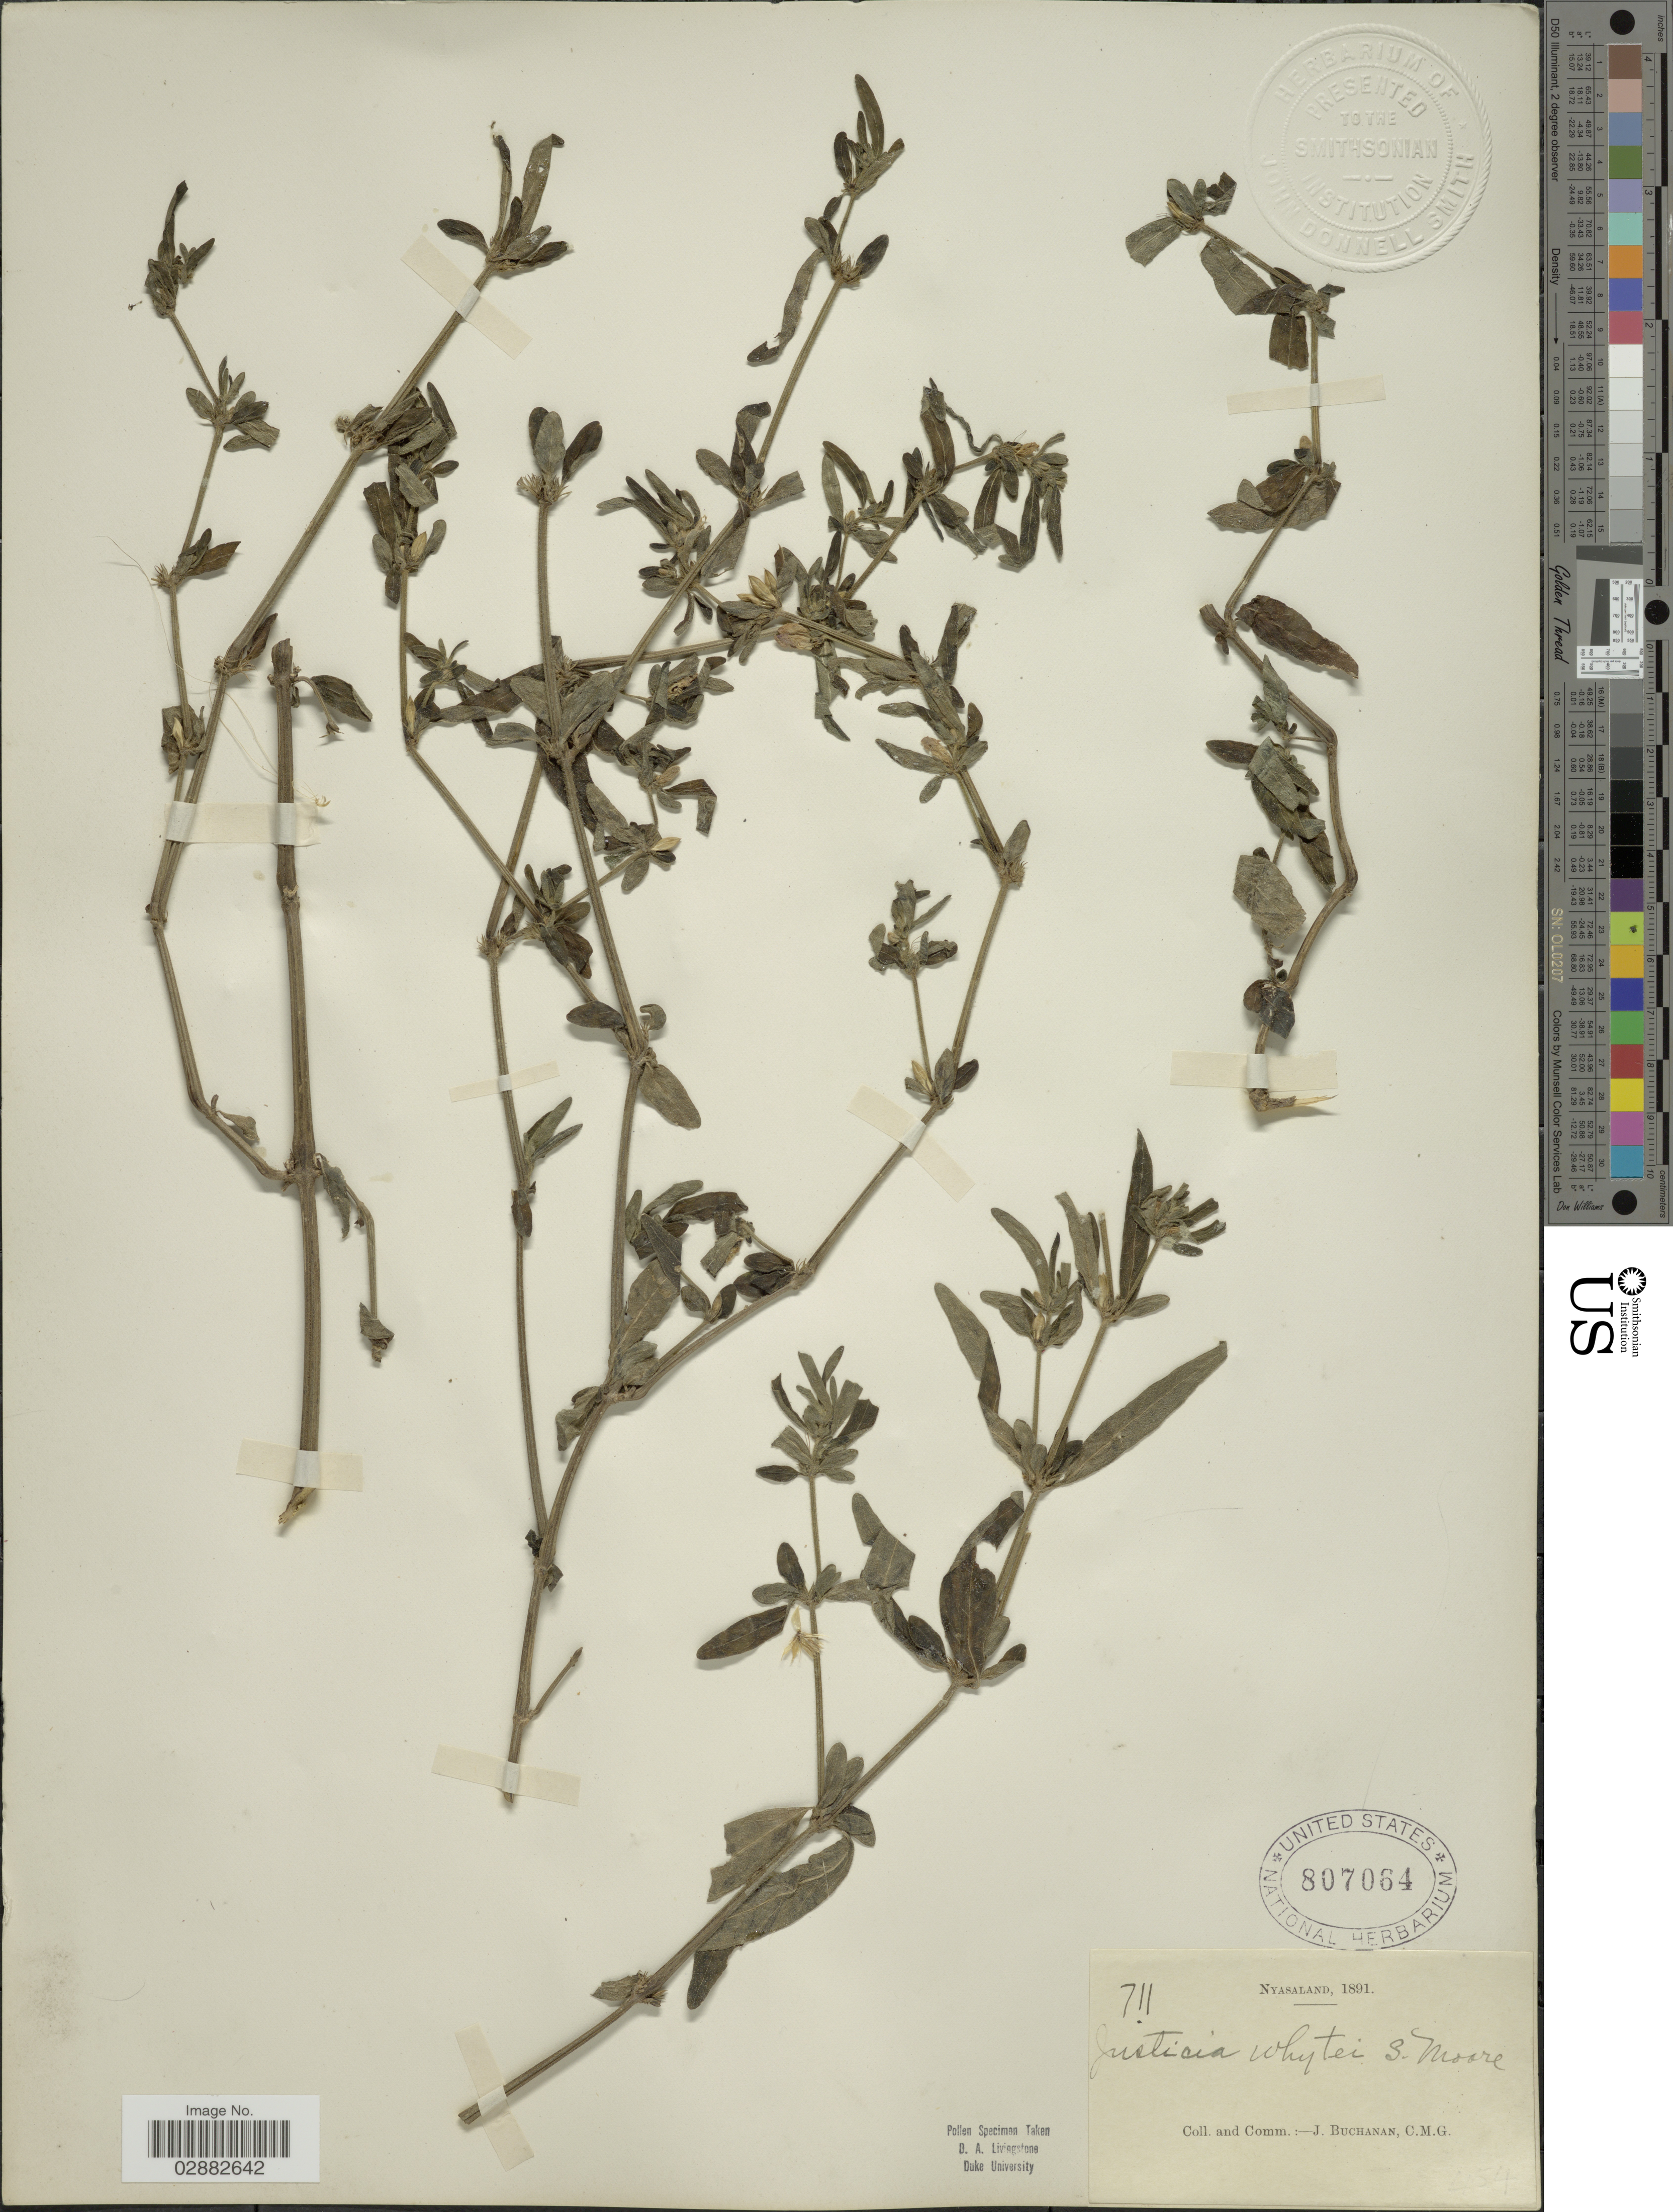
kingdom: Plantae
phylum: Tracheophyta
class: Magnoliopsida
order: Lamiales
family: Acanthaceae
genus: Justicia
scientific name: Justicia whytei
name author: S. Moore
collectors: J. Buchanan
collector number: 711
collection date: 1891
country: Malawi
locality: Nyasaland.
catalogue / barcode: US 807064